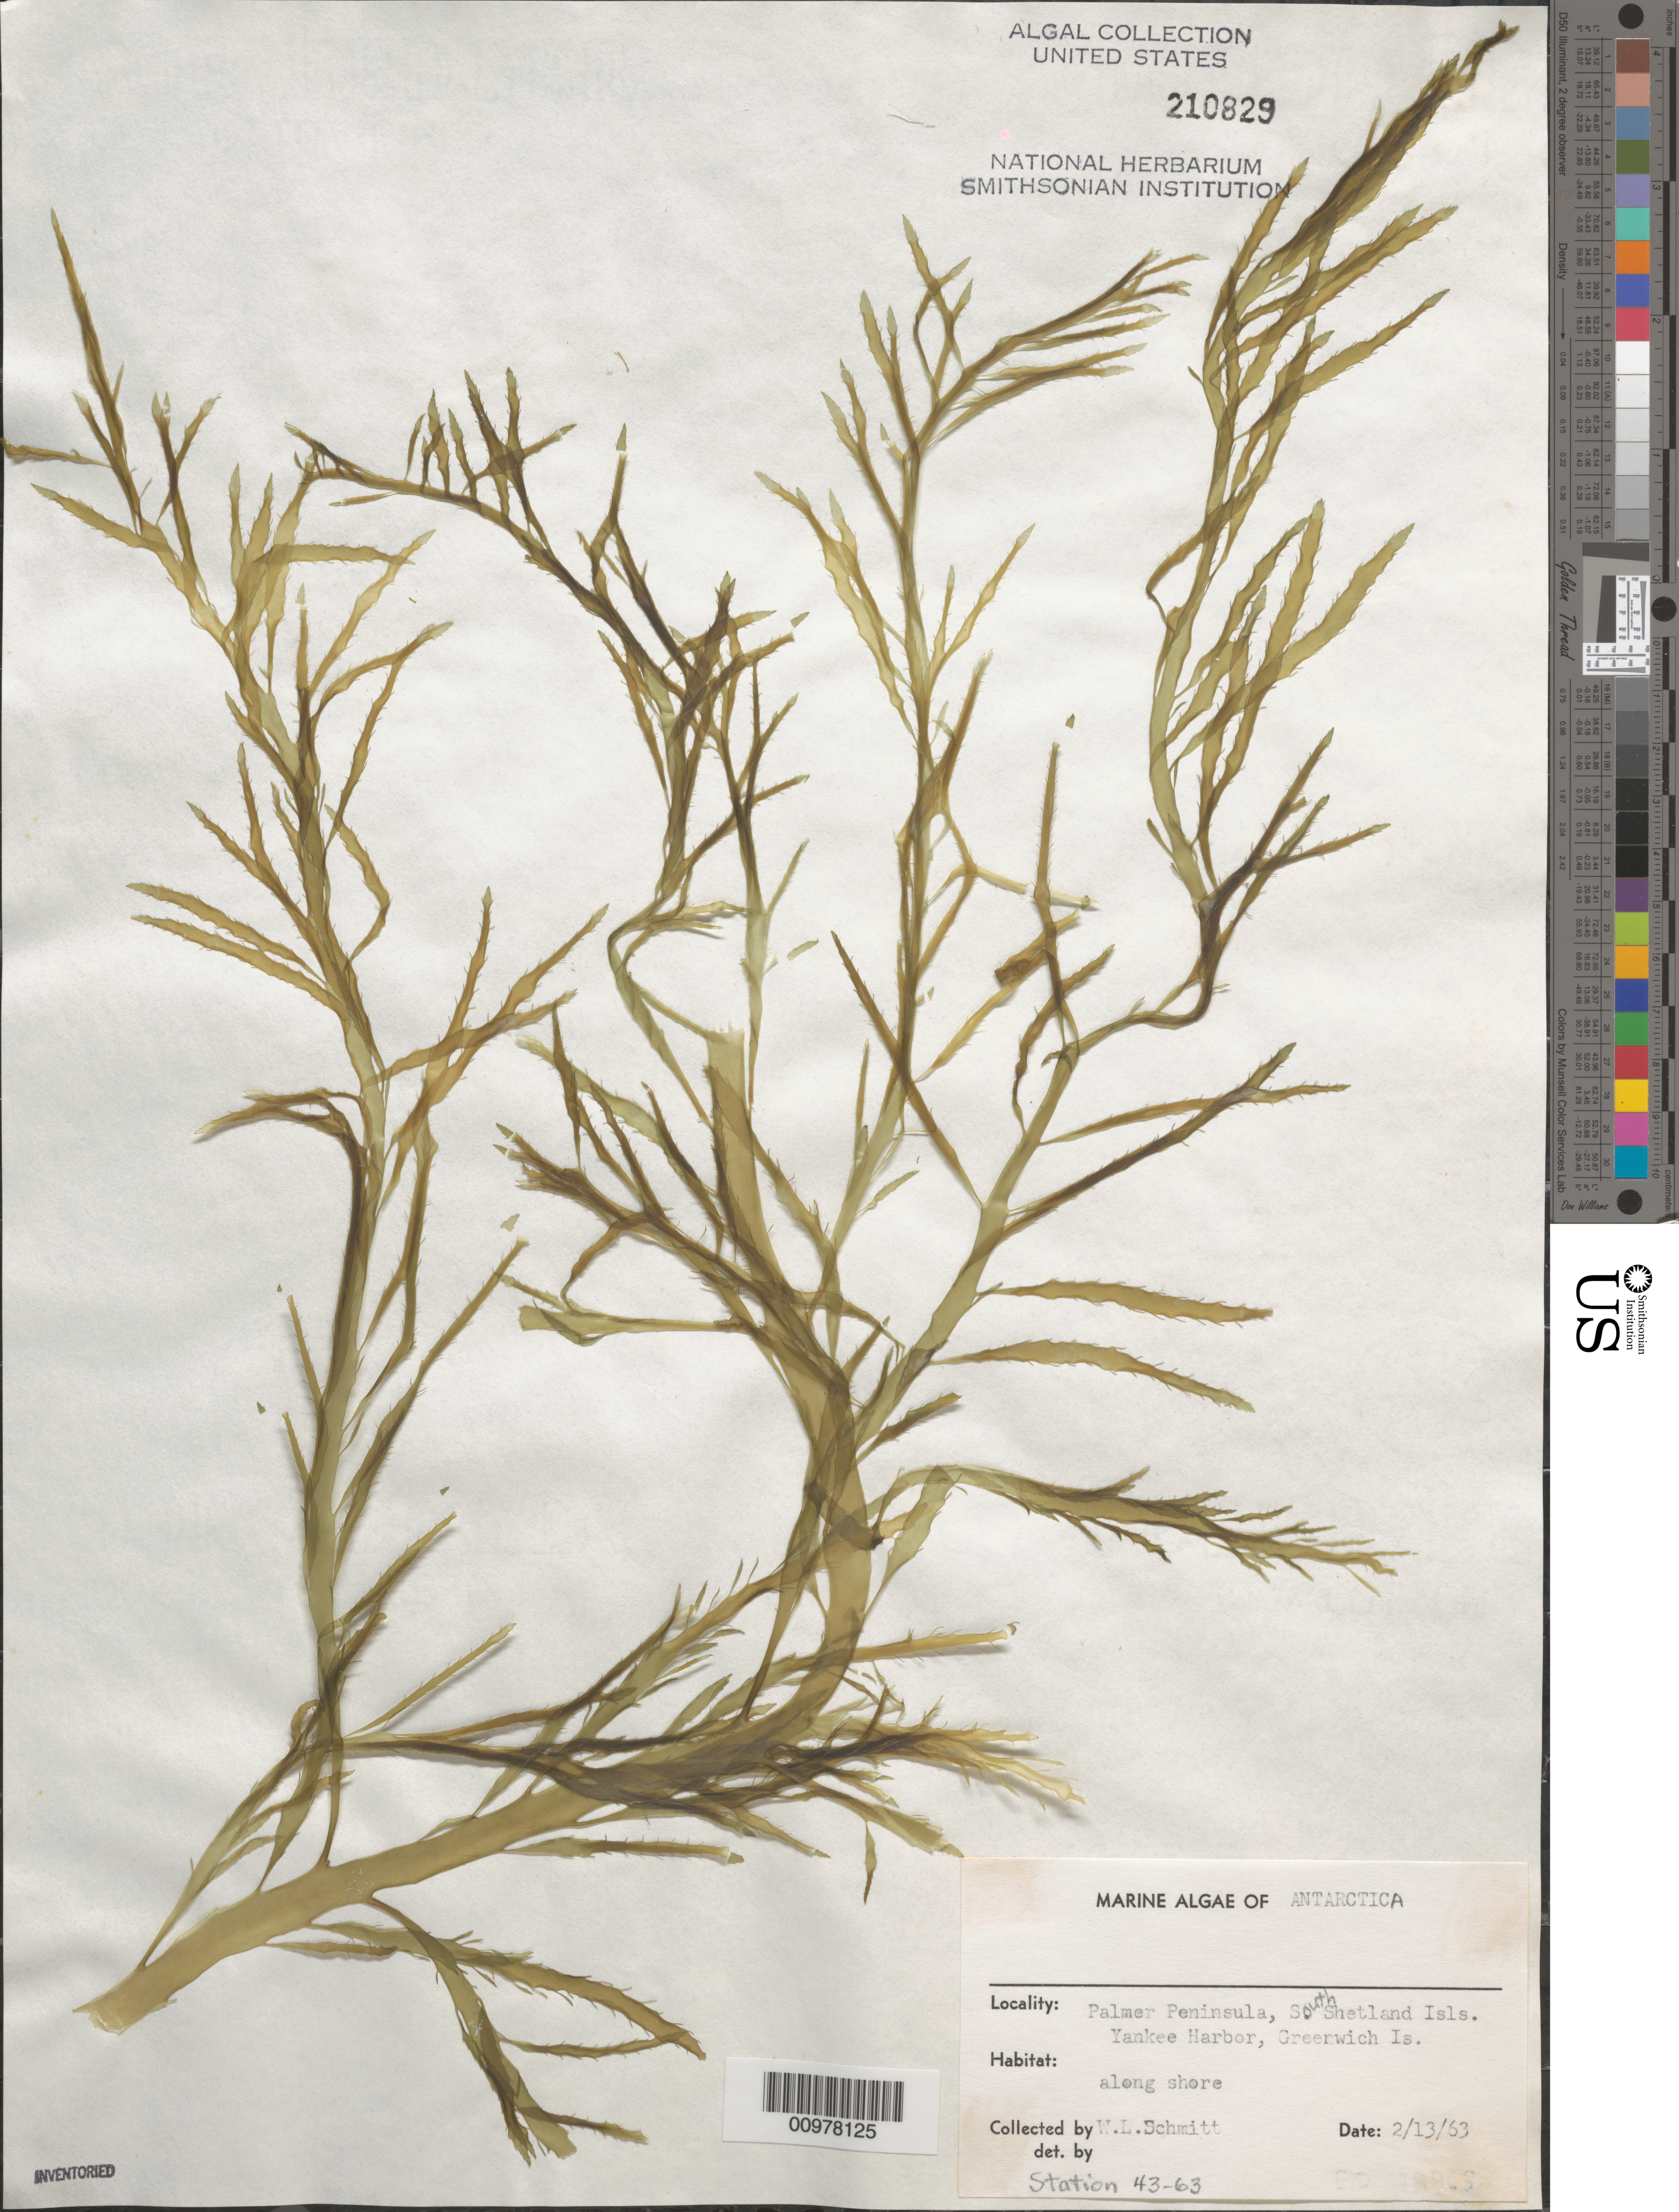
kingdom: Chromista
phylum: Ochrophyta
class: Phaeophyceae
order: Desmarestiales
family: Desmarestiaceae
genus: Desmarestia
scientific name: Desmarestia sp.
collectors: W. L. Schmitt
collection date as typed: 13 Feb 1963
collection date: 1963-02-13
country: Antarctica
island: Greenwich Island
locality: Yankee Harbor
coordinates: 62 32'15" S, 59 47'00"W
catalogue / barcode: US 210829